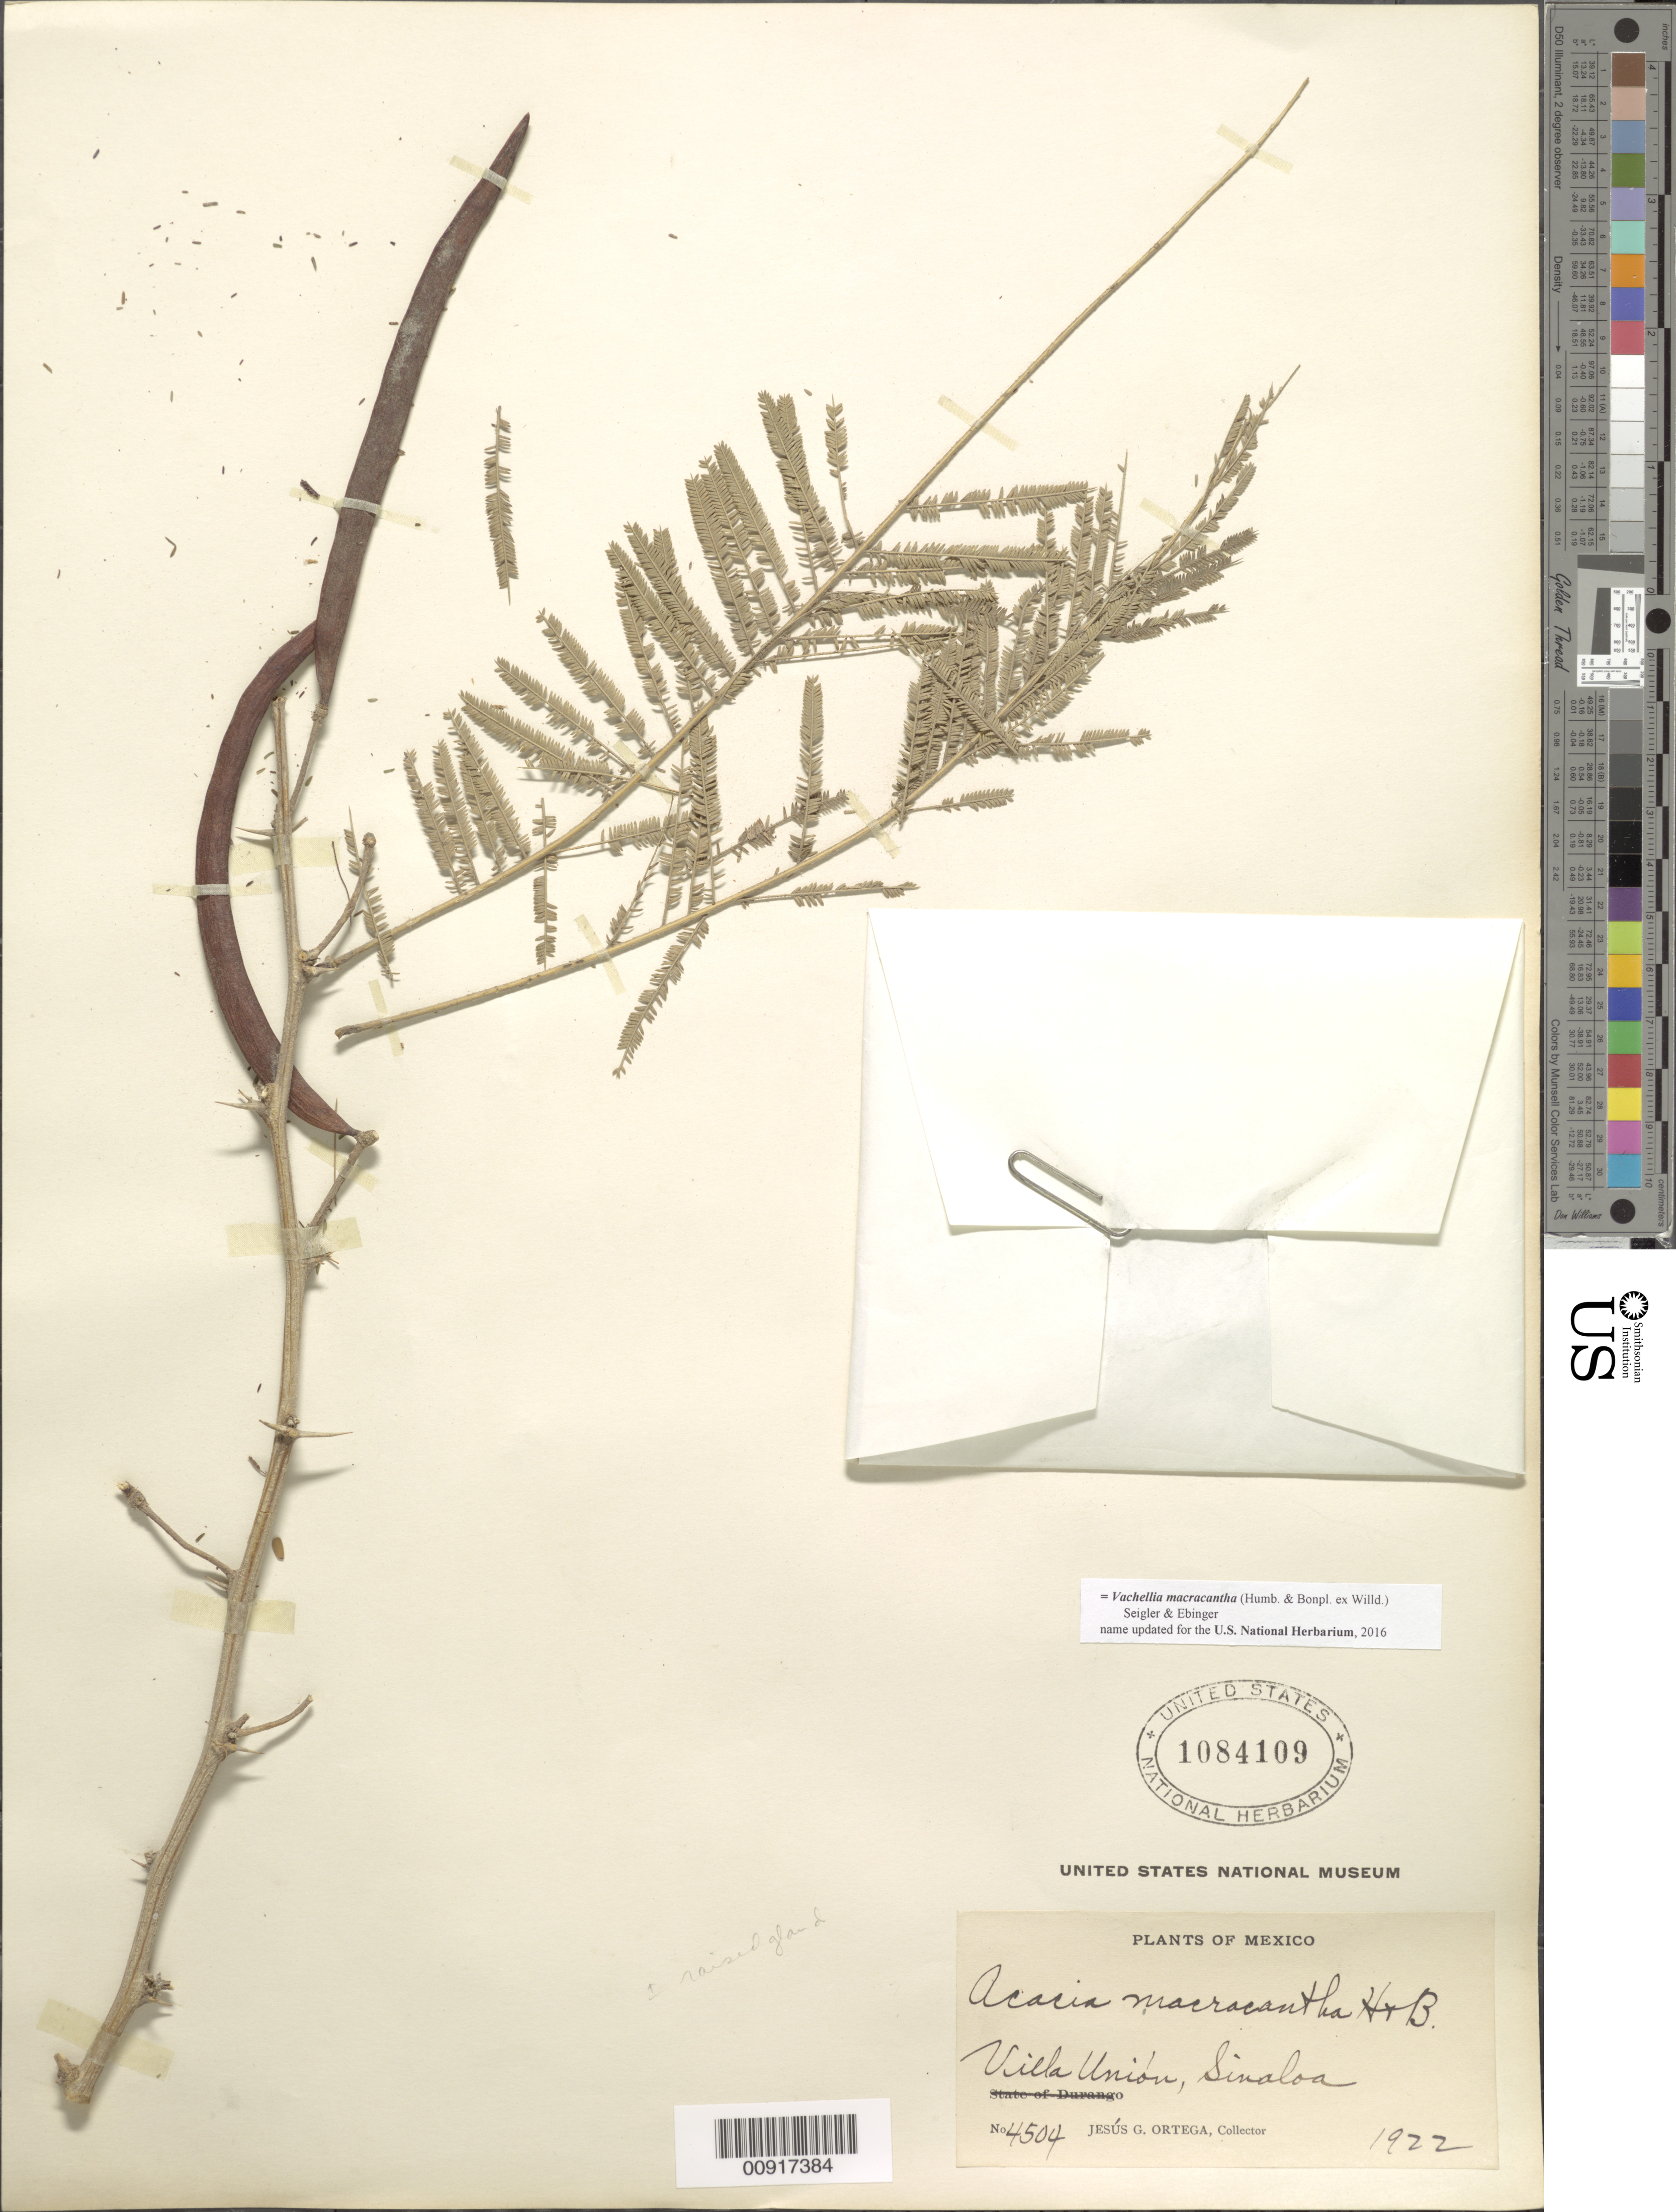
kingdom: Plantae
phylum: Tracheophyta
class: Magnoliopsida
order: Fabales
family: Fabaceae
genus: Vachellia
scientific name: Vachellia macracantha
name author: (Humb. & Bonpl. ex Willd.) Seigler & Ebinger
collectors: J. Ortega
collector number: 4504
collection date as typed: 1922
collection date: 1922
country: Mexico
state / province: Sinaloa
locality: Villa Unión, Sinaloa.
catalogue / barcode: US 1084109